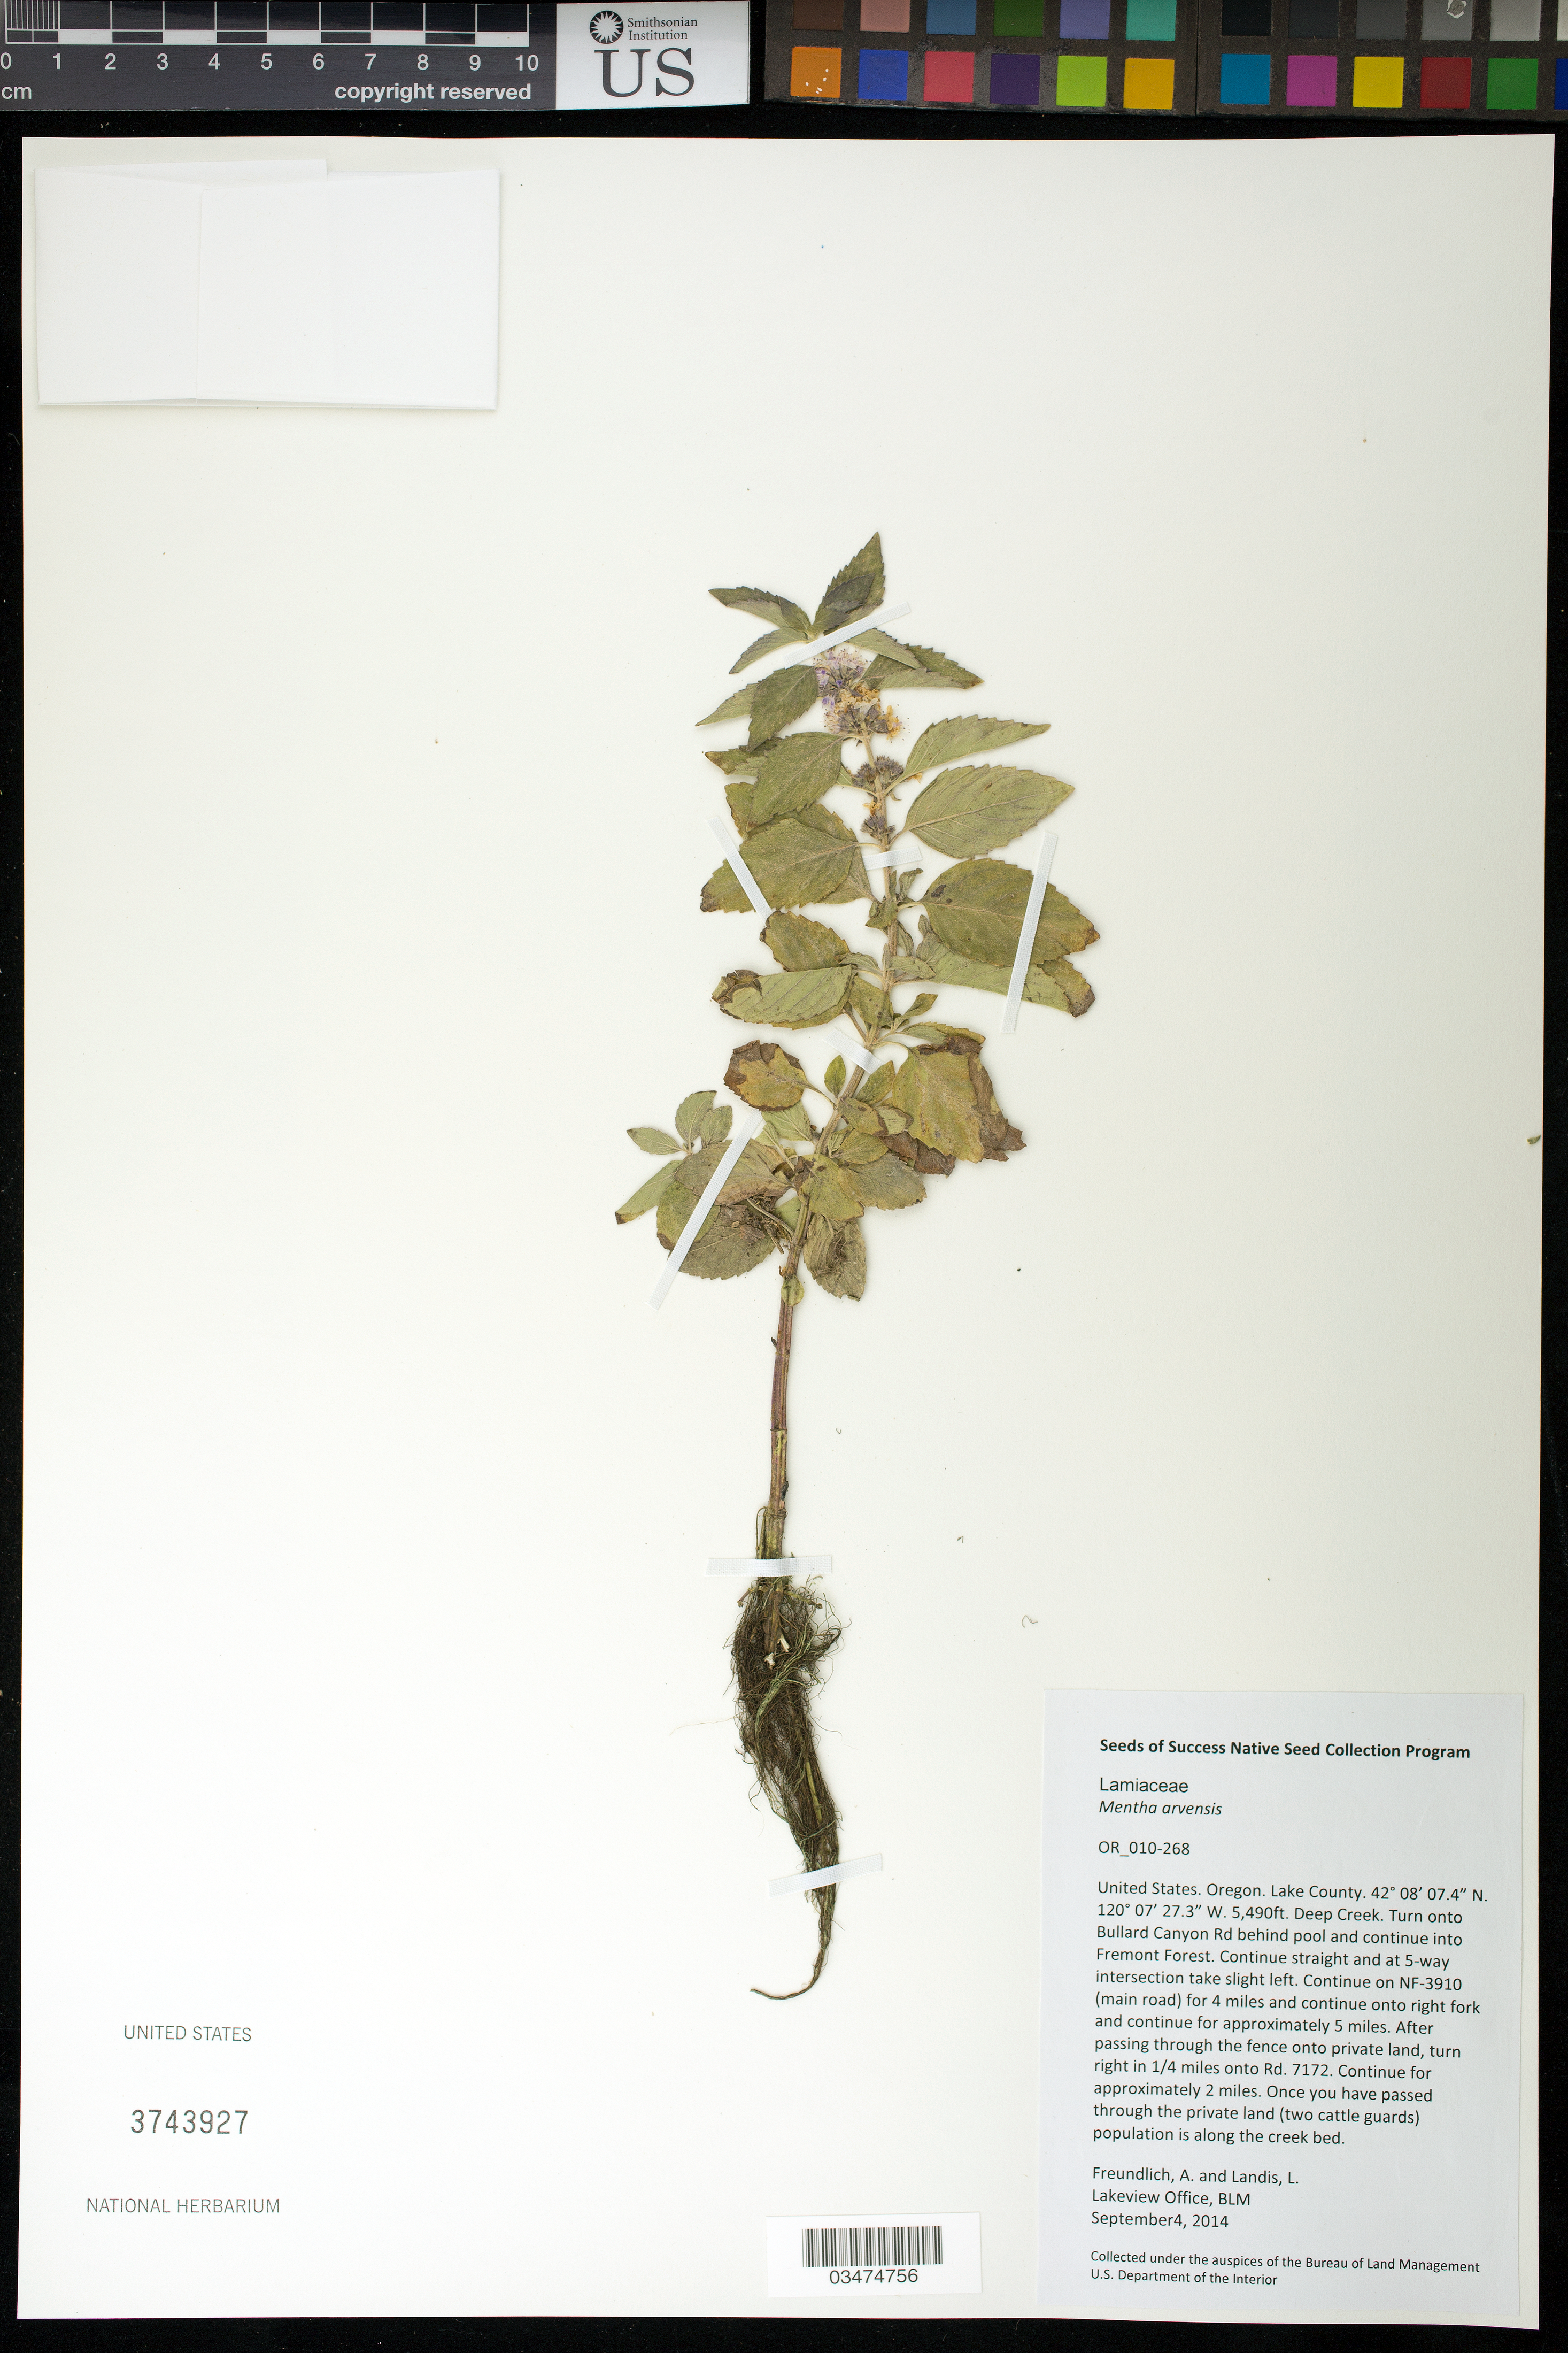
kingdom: Plantae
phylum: Tracheophyta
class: Magnoliopsida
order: Lamiales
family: Lamiaceae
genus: Mentha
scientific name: Mentha arvensis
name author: L.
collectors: A. Freundlich & L. Landis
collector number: OR010-268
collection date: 2014-09-04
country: United States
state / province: Oregon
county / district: Lake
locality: Deep Creek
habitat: Creek bed.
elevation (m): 1673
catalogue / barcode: US 3743927